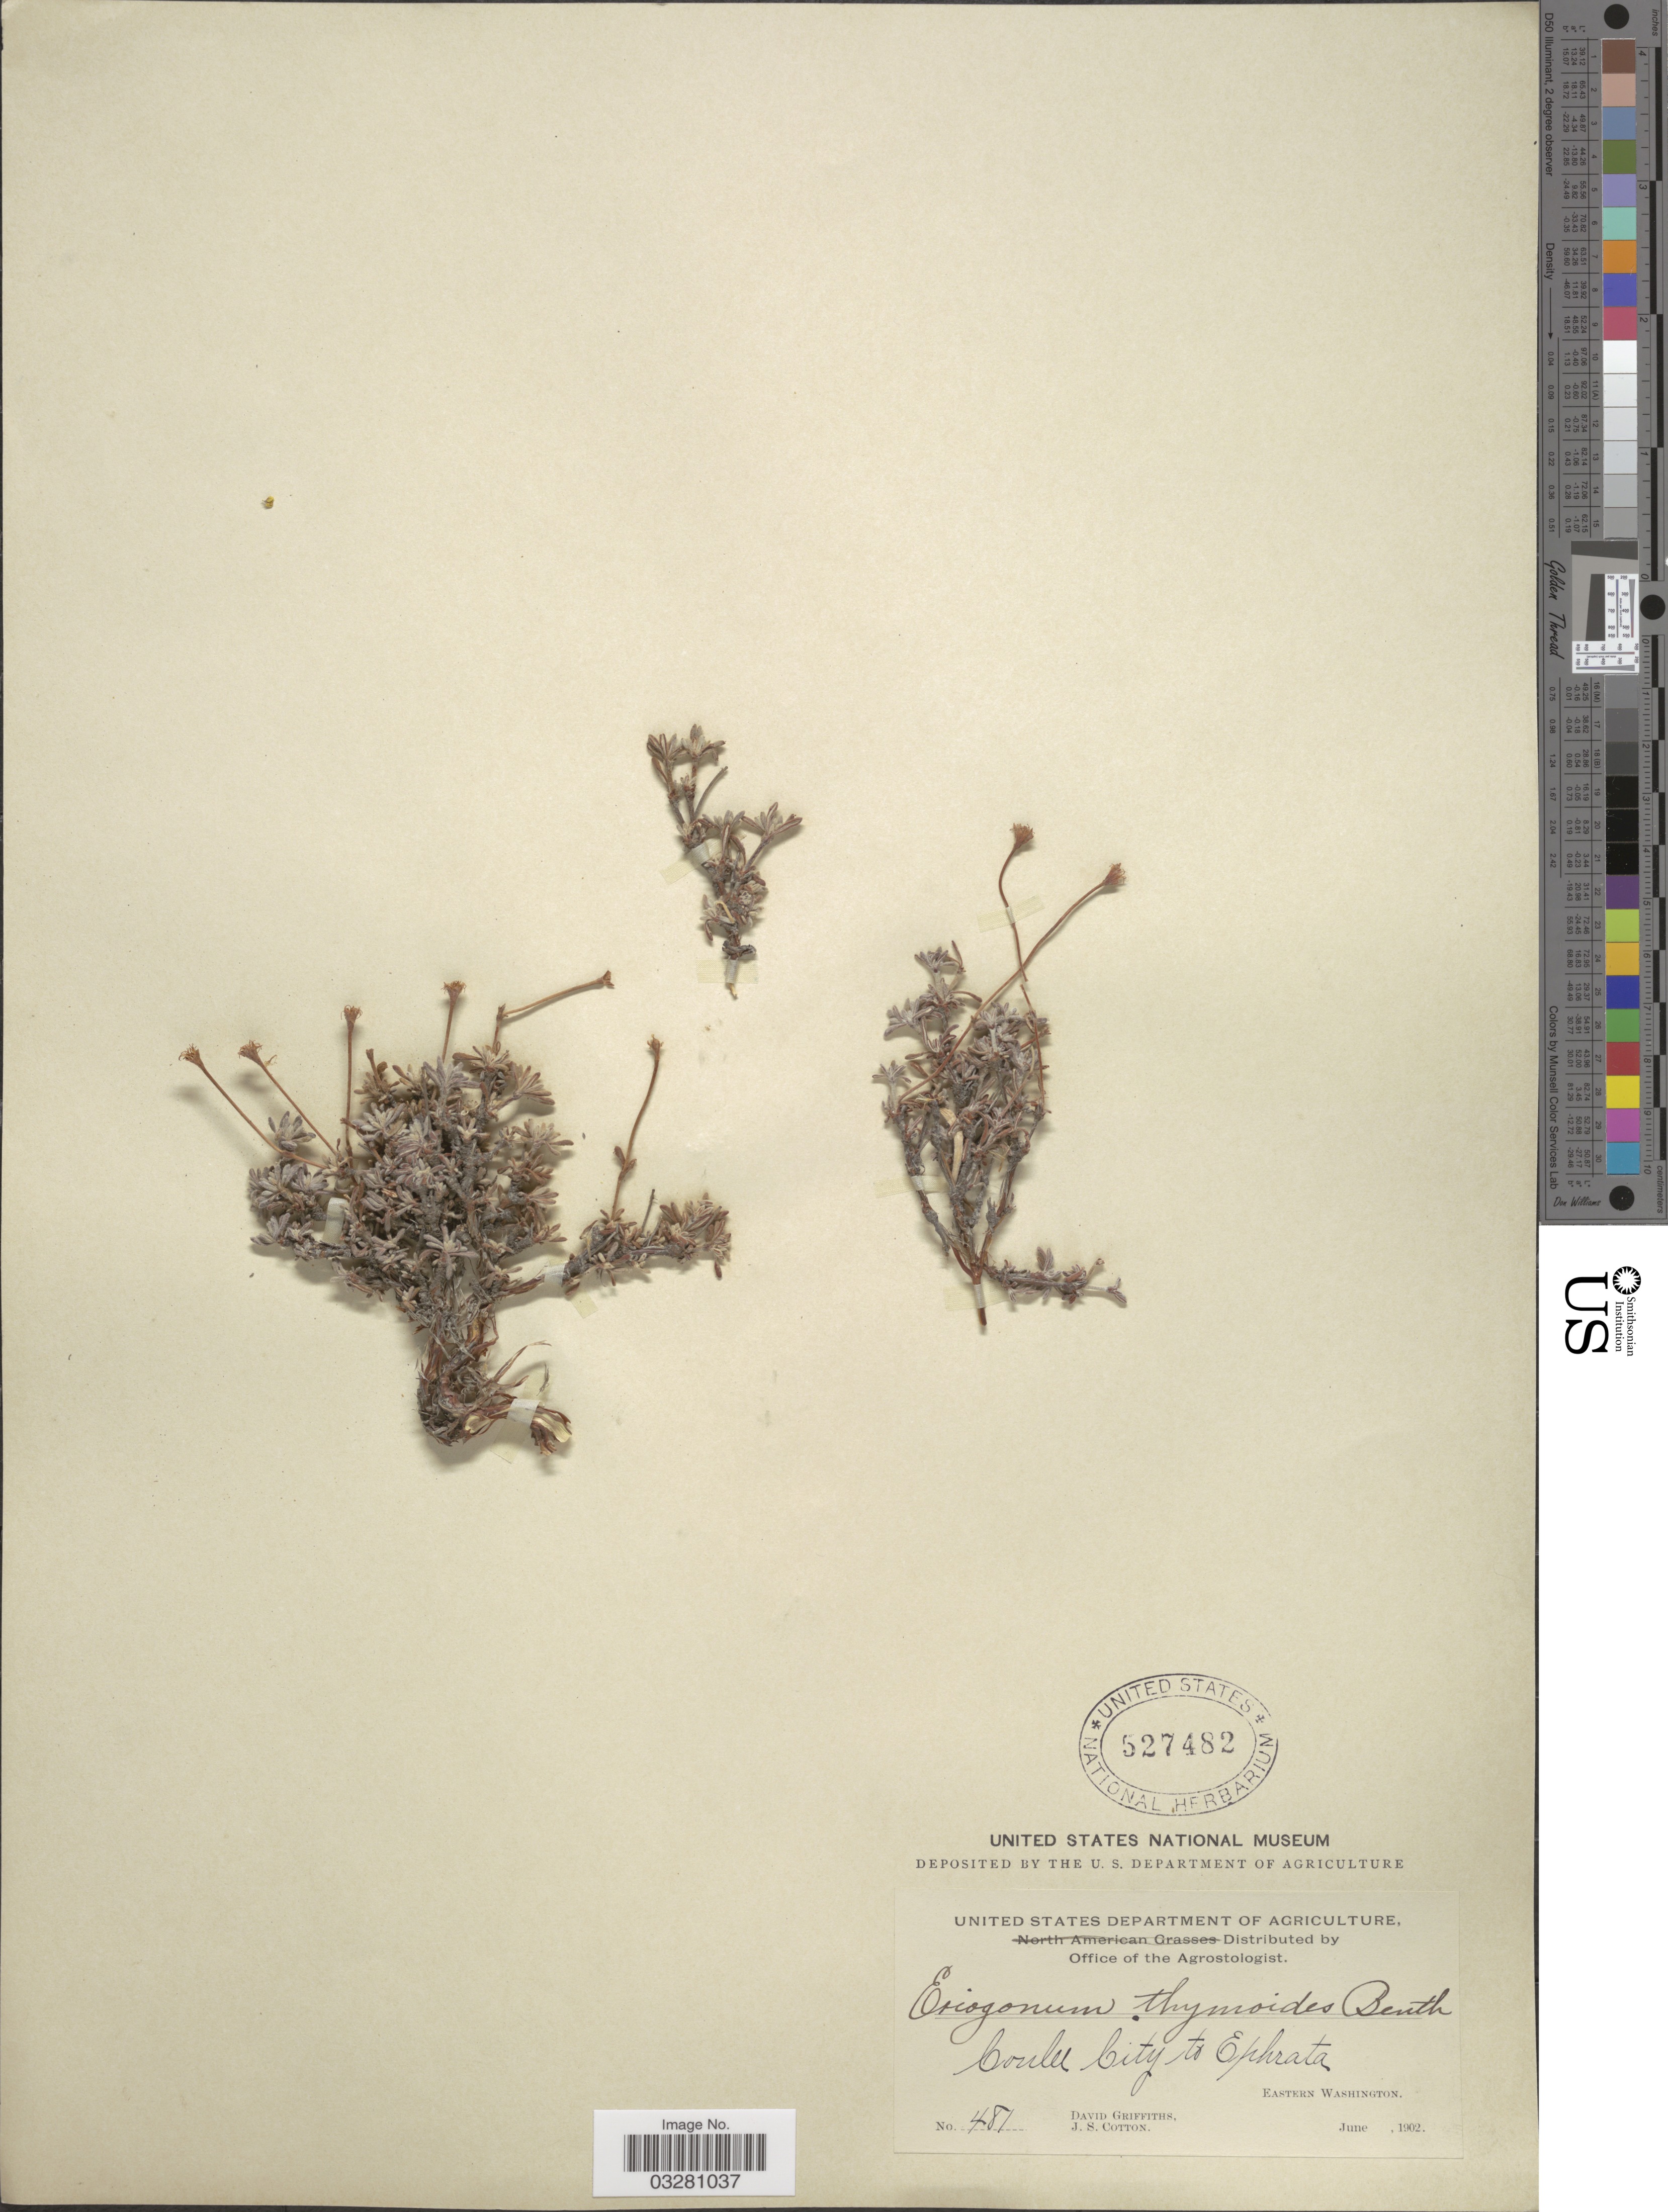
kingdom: Plantae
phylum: Tracheophyta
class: Magnoliopsida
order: Caryophyllales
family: Polygonaceae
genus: Eriogonum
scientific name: Eriogonum thymoides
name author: Benth. in DC.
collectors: D. Griffiths & J. S. Cotton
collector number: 481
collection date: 1902-06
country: United States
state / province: Washington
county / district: Grant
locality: Coulee City to Ephrata. Eastern Washington.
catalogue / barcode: US 527482